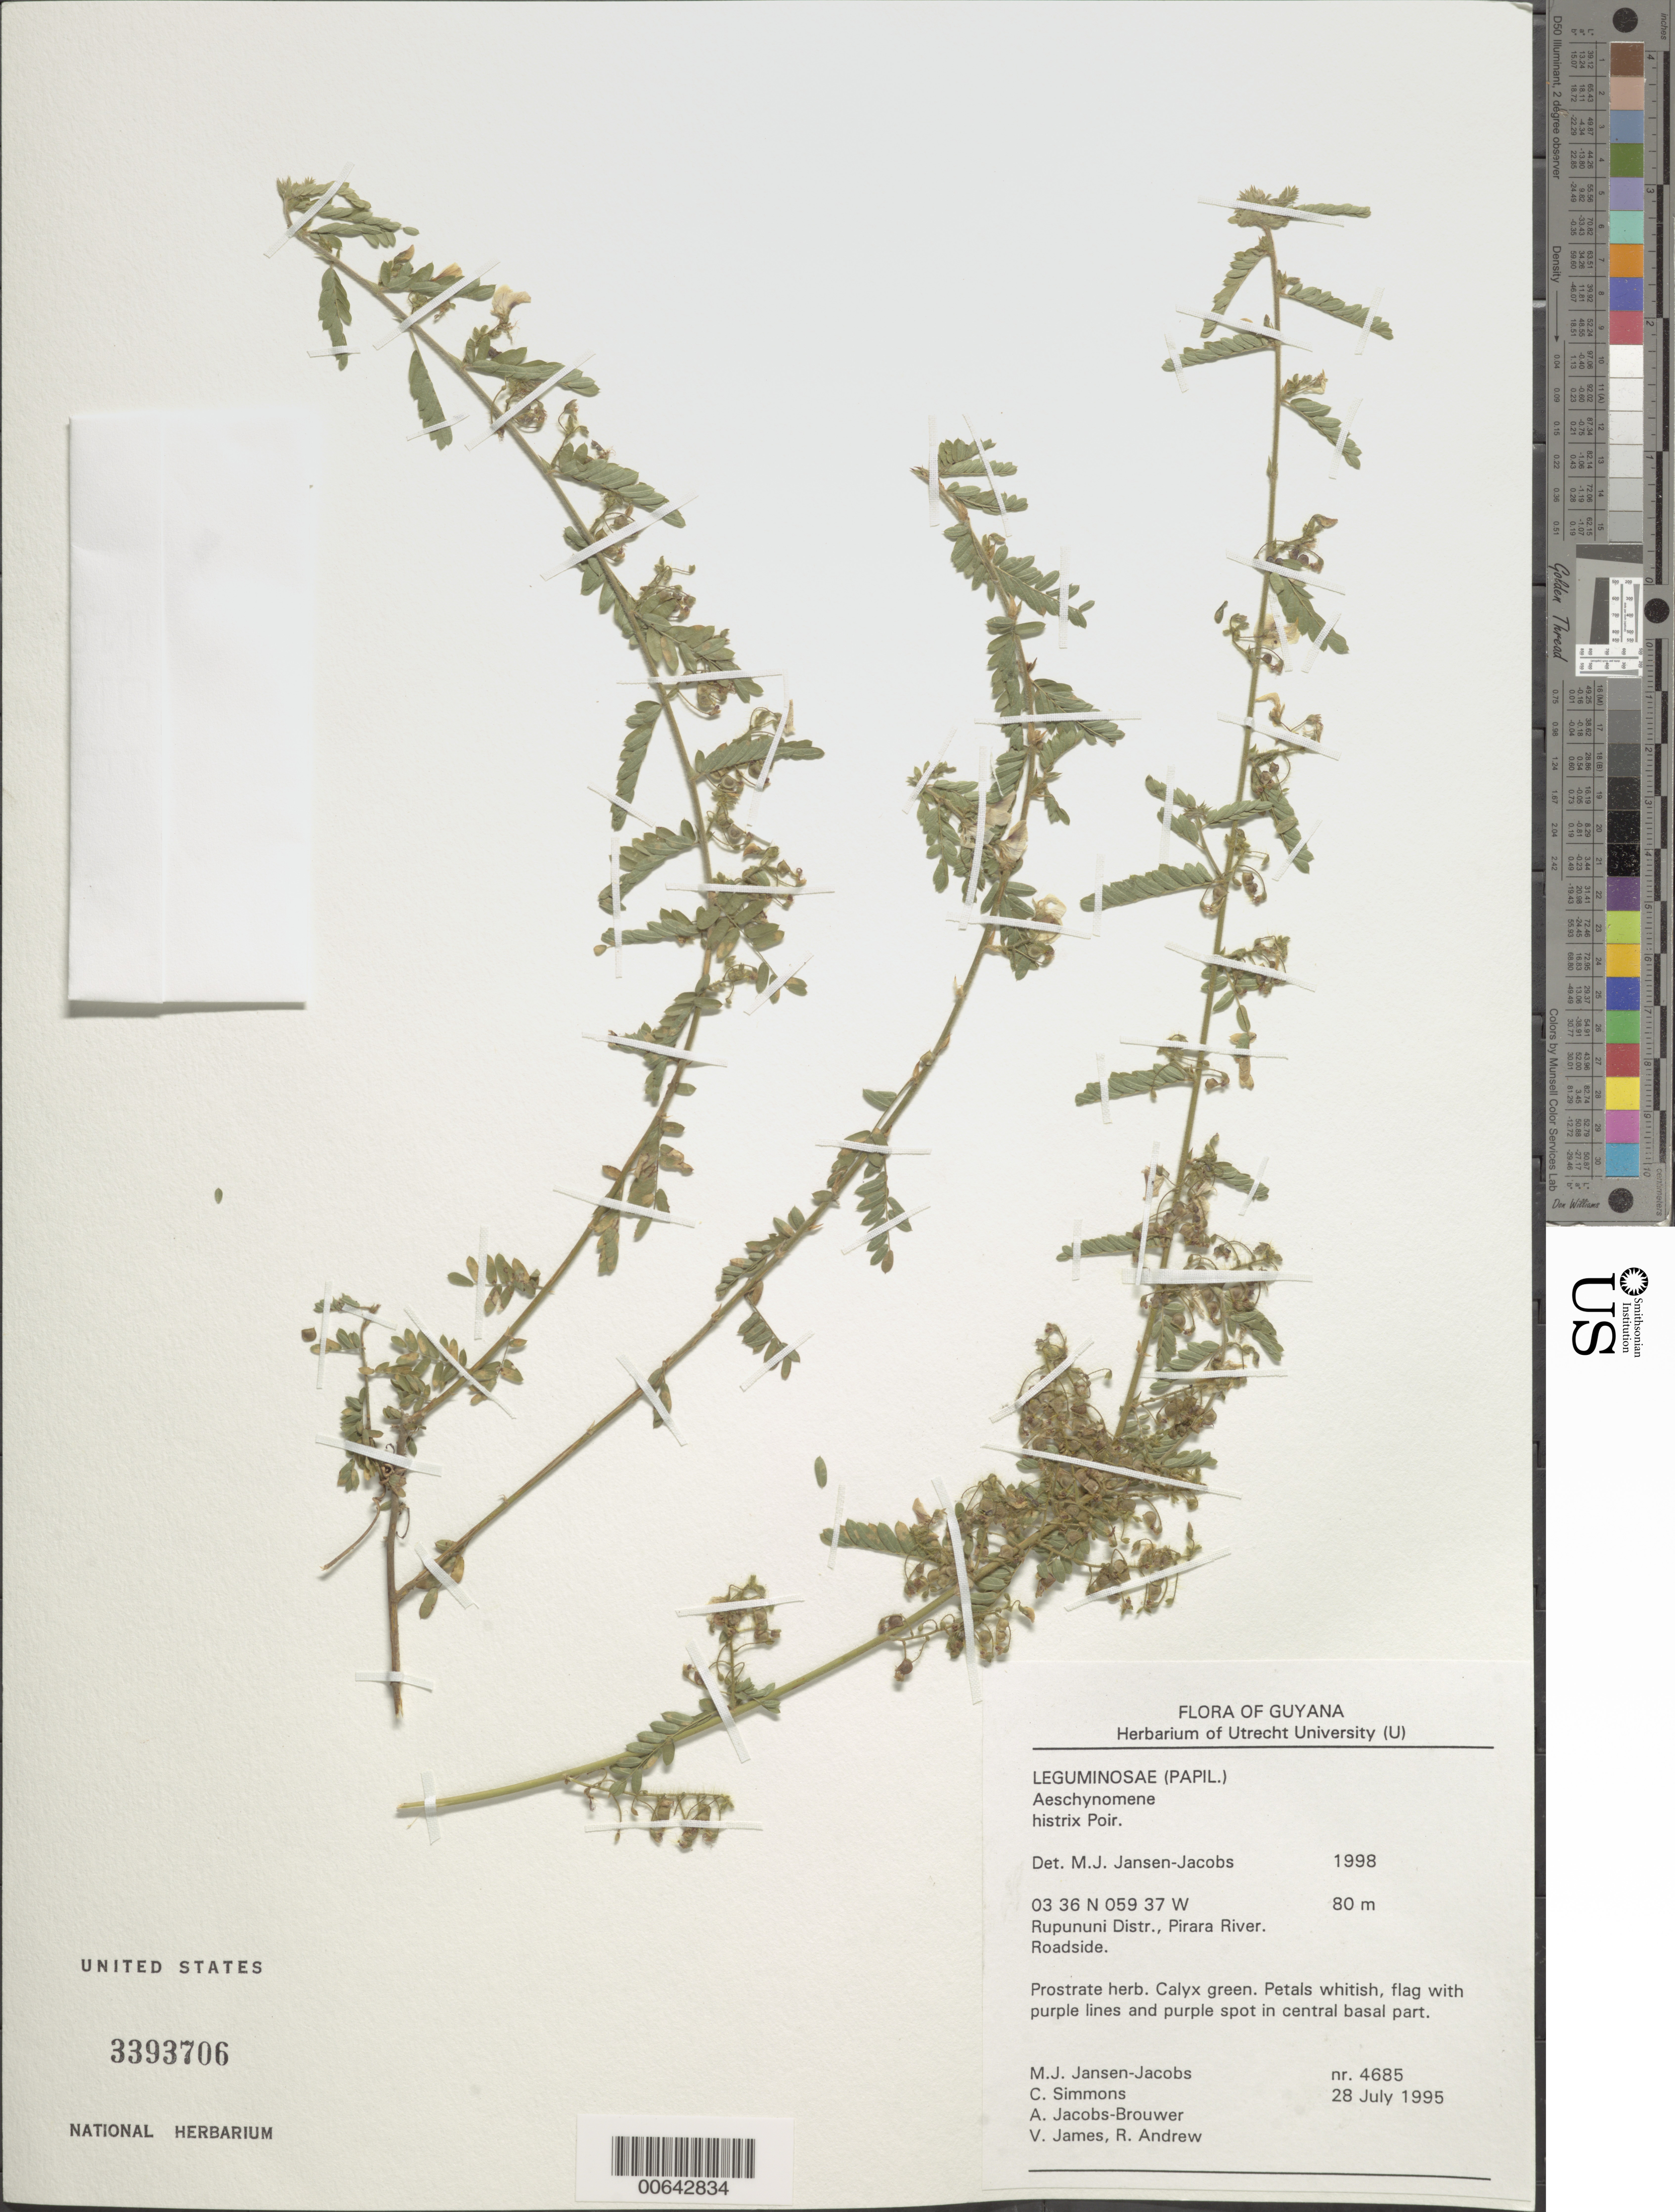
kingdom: Plantae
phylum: Tracheophyta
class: Magnoliopsida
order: Fabales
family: Fabaceae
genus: Aeschynomene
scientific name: Aeschynomene histrix var. histrix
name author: Poir.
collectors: M. J. Jansen-Jacobs, C. Simons, A. Jacobs-Brouwer, V. James & R. Andrew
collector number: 4685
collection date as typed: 28-Jul-95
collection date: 1995-07-28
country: Guyana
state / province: U. Takutu-U. Essequibo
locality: Pirara River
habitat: Roadside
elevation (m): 80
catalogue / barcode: US 3393706